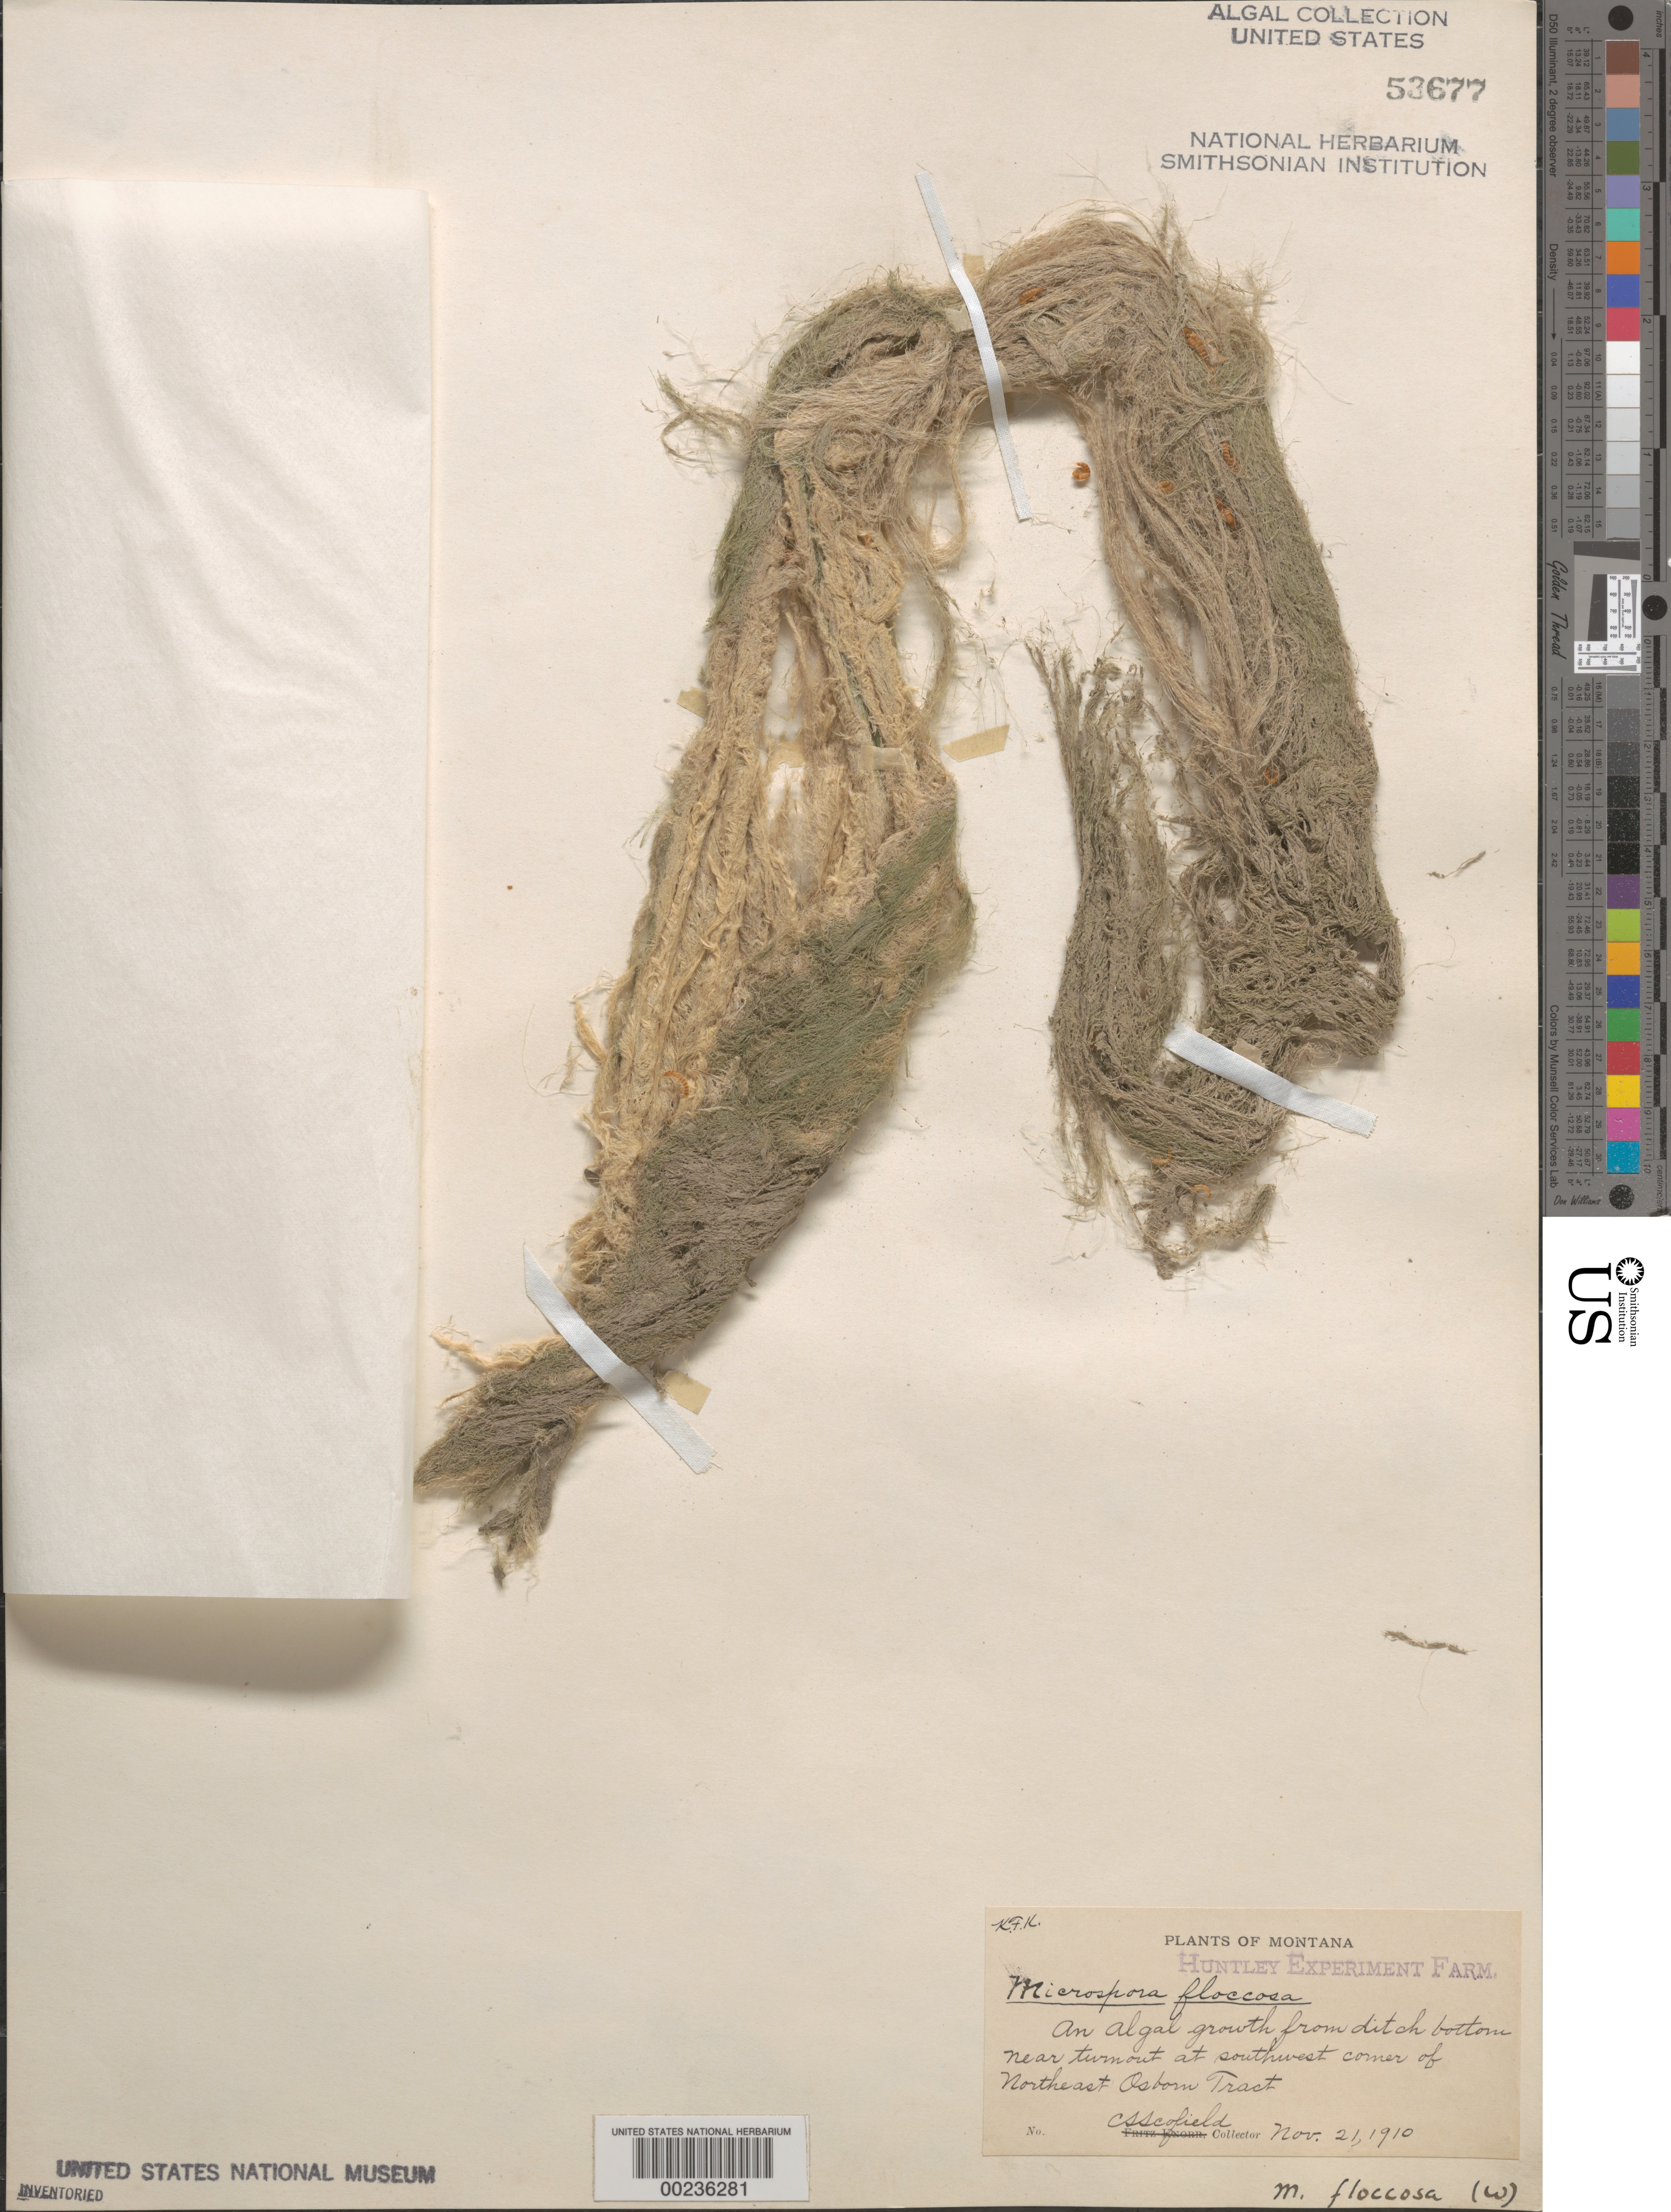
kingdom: Plantae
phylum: Chlorophyta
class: Chlorophyceae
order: Sphaeropleales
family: Microsporaceae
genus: Microspora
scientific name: Microspora floccosa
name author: (Vauch.) Thur.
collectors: C. Schofield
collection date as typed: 21 Nov 1910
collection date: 1910-11-21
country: United States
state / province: Montana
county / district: Yellowstone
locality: Huntley Experiment Farm, northeast Osborn Tract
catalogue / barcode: US 53677